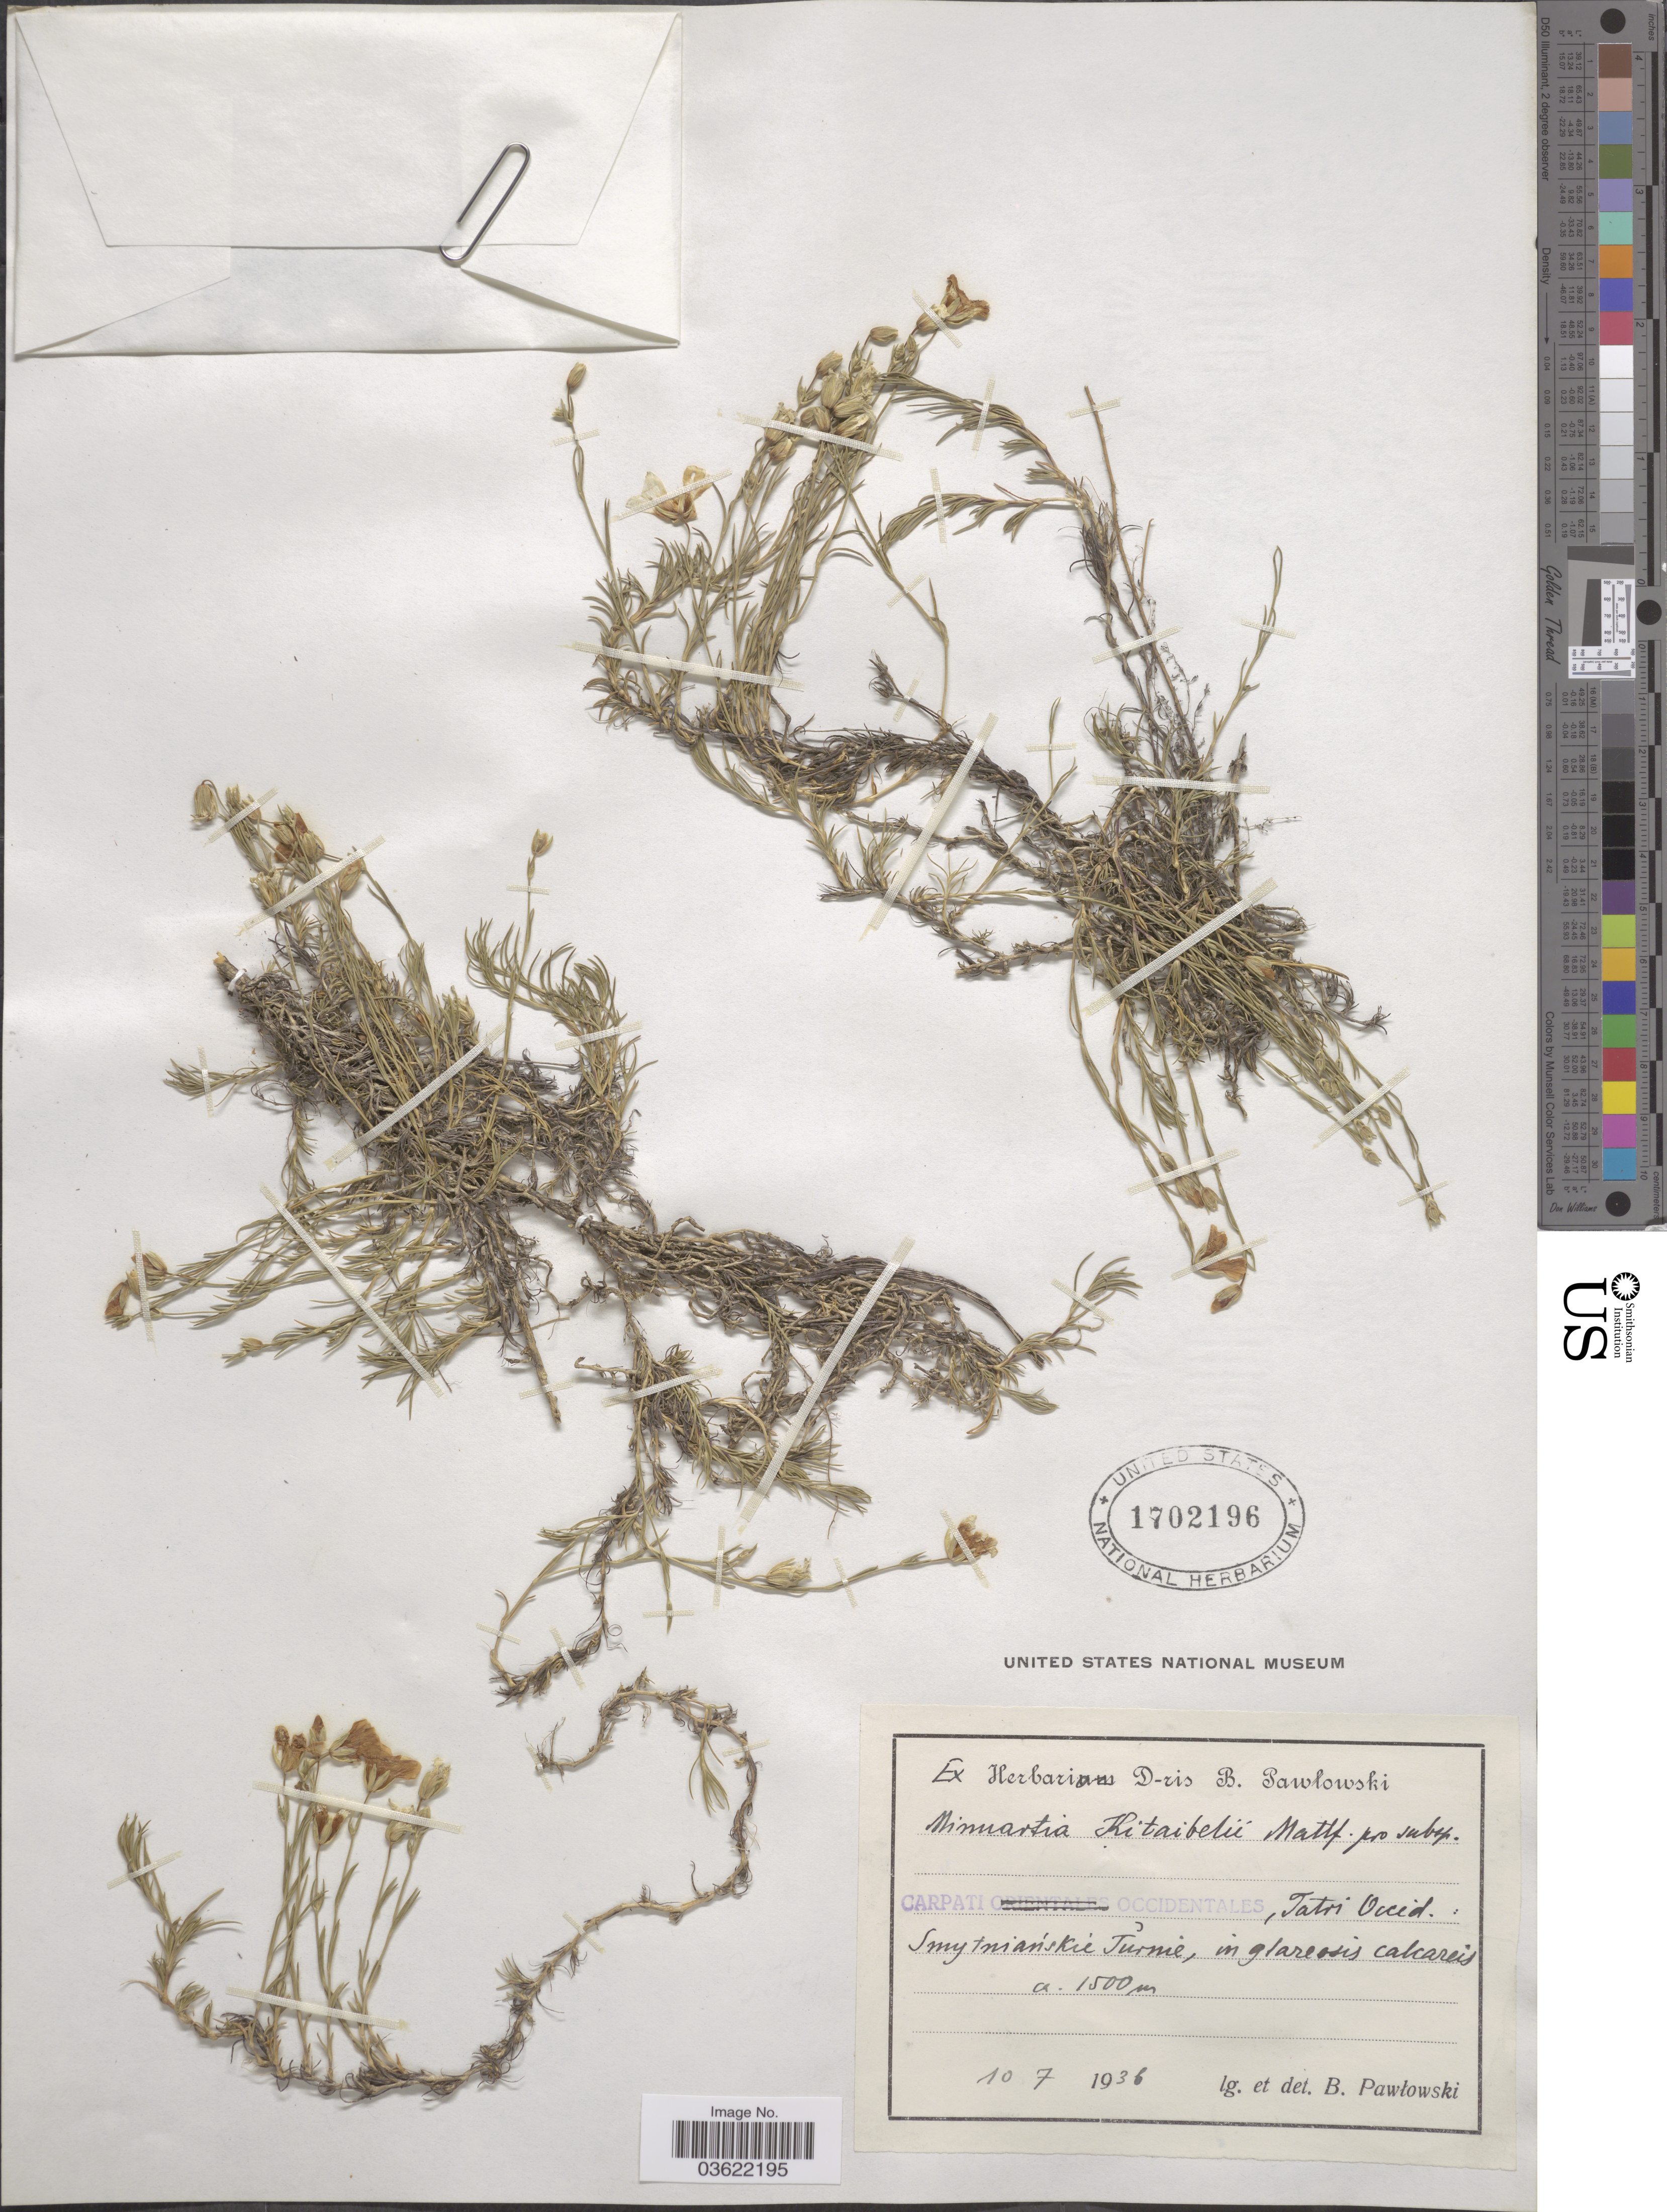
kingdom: Plantae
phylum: Tracheophyta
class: Magnoliopsida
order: Caryophyllales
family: Caryophyllaceae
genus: Cherleria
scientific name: Cherleria langii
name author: (G. Reuss & Boiss.) A.J. Moore & Dillenb.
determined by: Strong, Mark T., (BOT), Smithsonian Institution - National Museum of Natural History (UNITED STATES)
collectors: B. Pawtowski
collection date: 1936-07-10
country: Poland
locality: Carpati occidentales, Tatri Occid. Smytnianskie Turnie.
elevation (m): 1500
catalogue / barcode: US 1702196